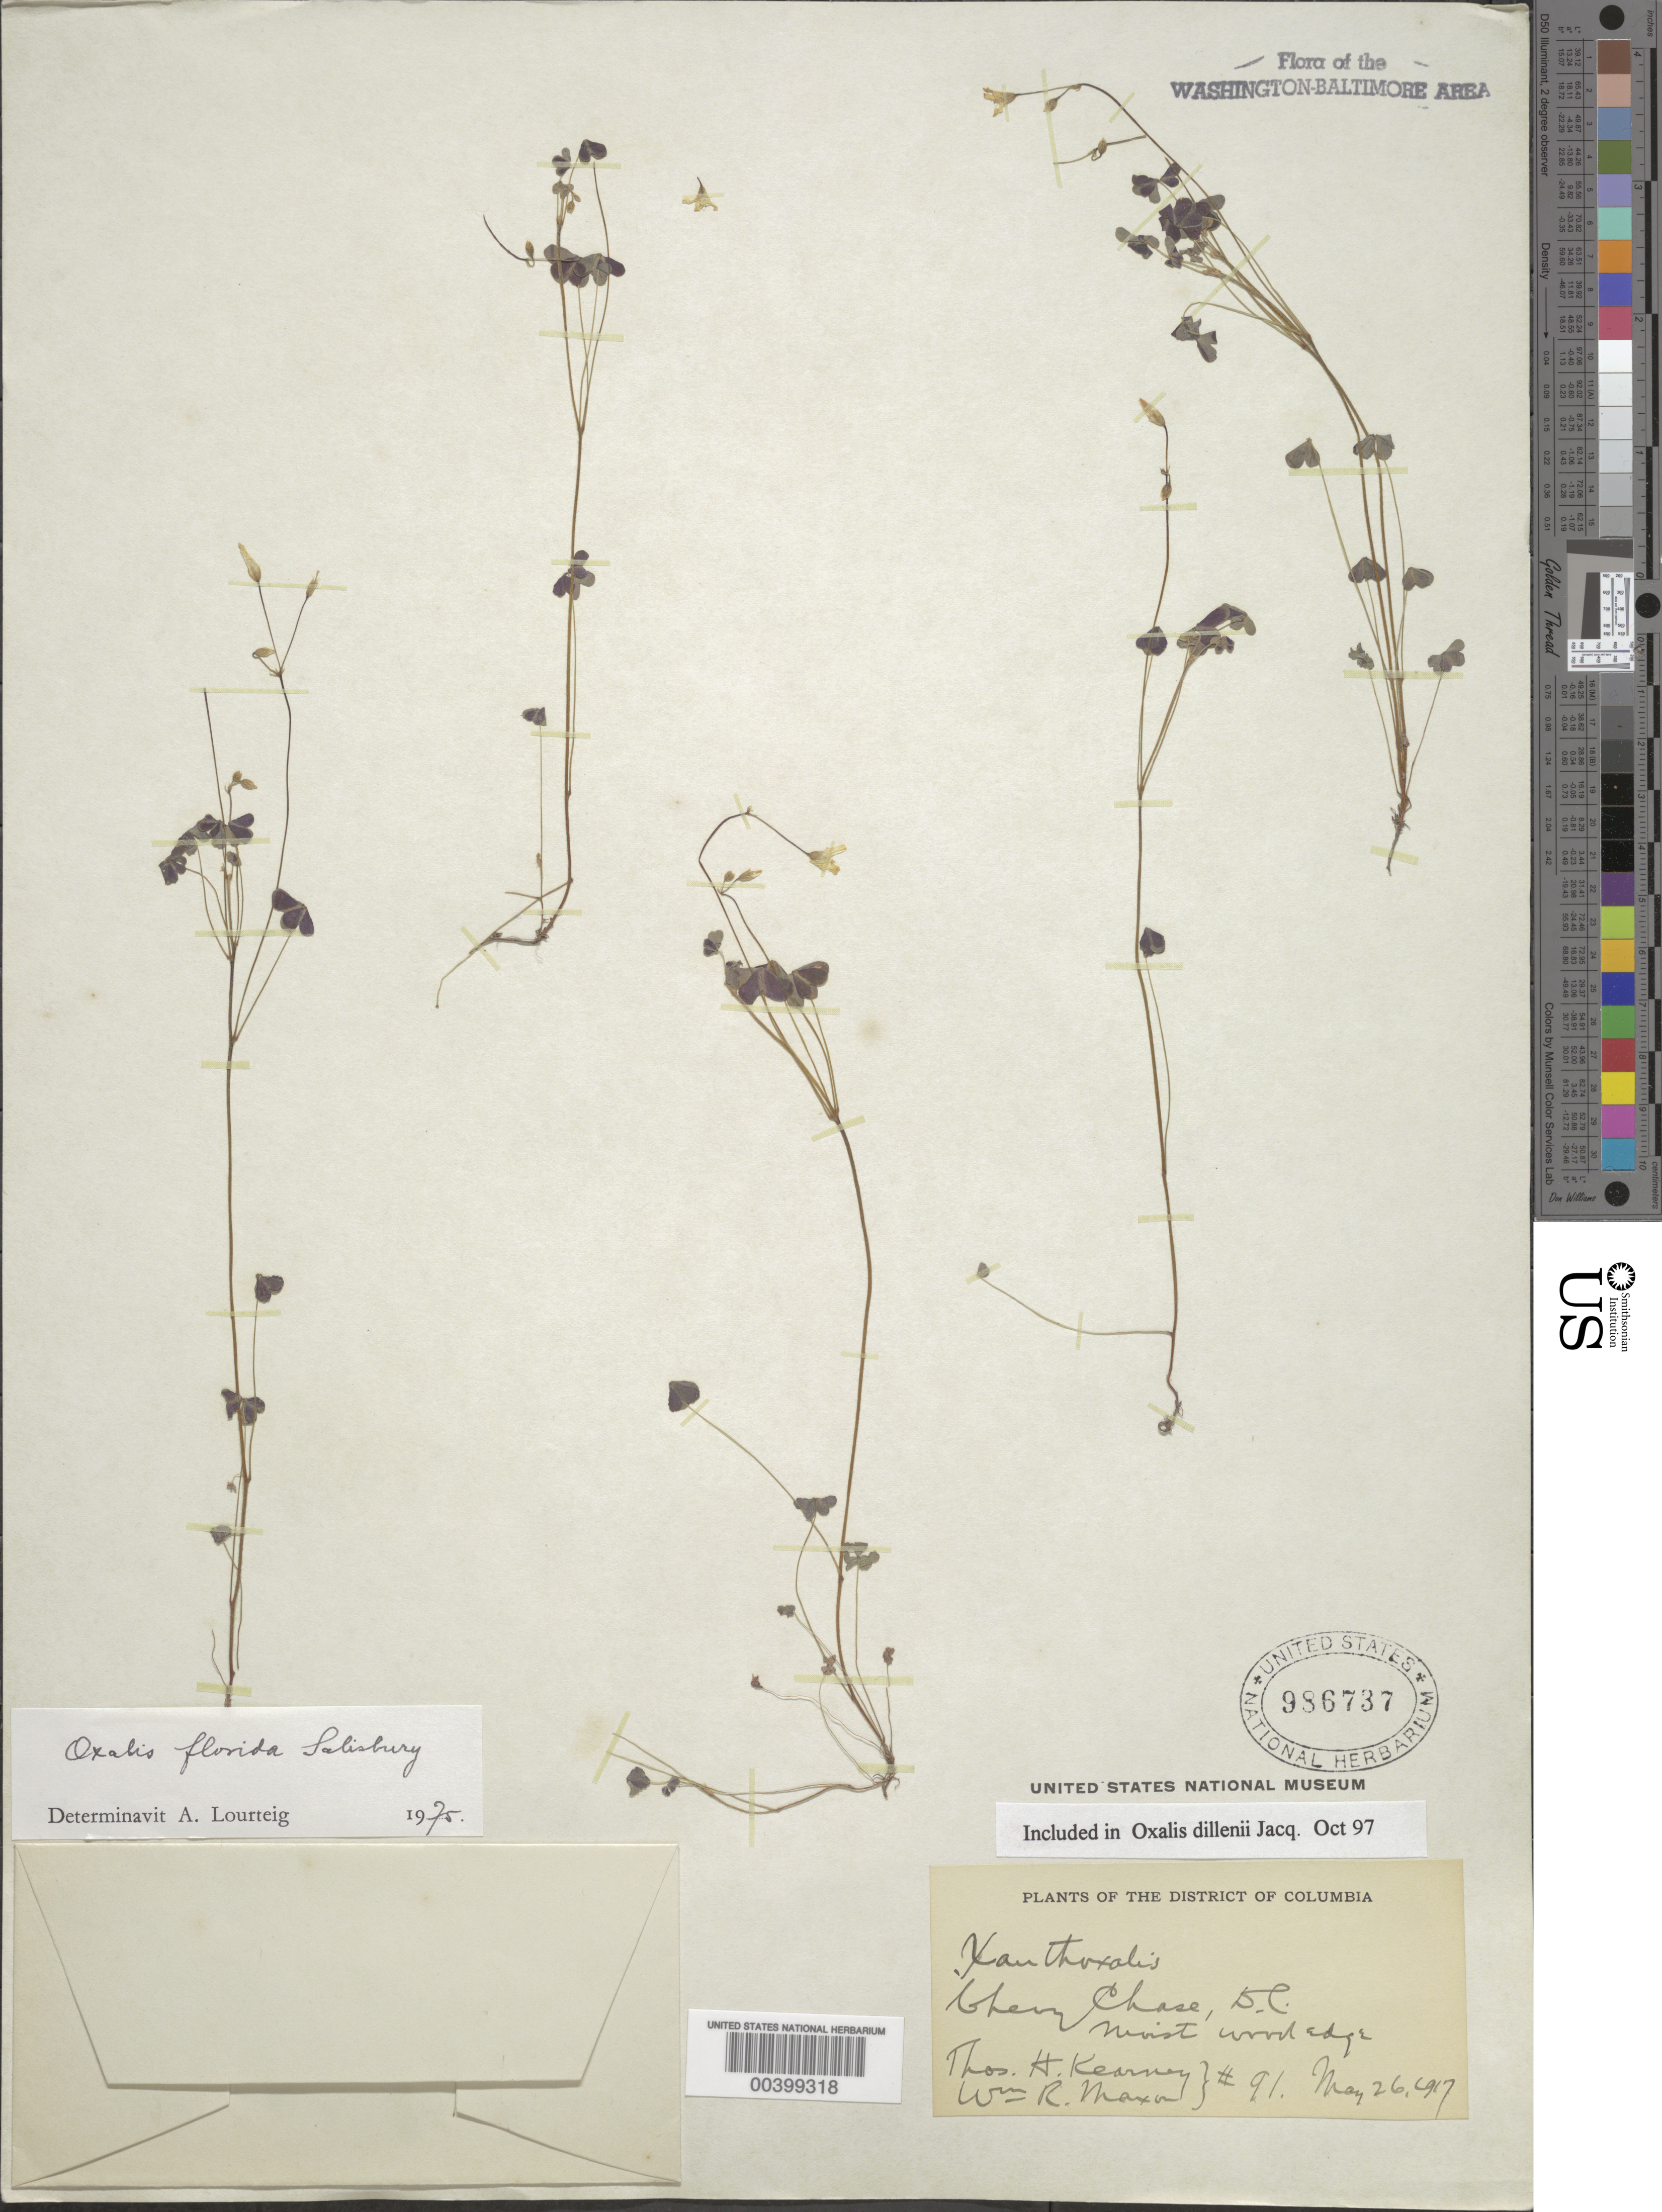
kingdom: Plantae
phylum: Tracheophyta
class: Magnoliopsida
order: Oxalidales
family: Oxalidaceae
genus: Oxalis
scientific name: Oxalis dillenii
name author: Jacq.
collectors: T. H. Kearney & W. R. Maxon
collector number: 91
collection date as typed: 26 May 1917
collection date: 1917-05-26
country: United States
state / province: District of Columbia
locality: Chevy Chase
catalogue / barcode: US 986737